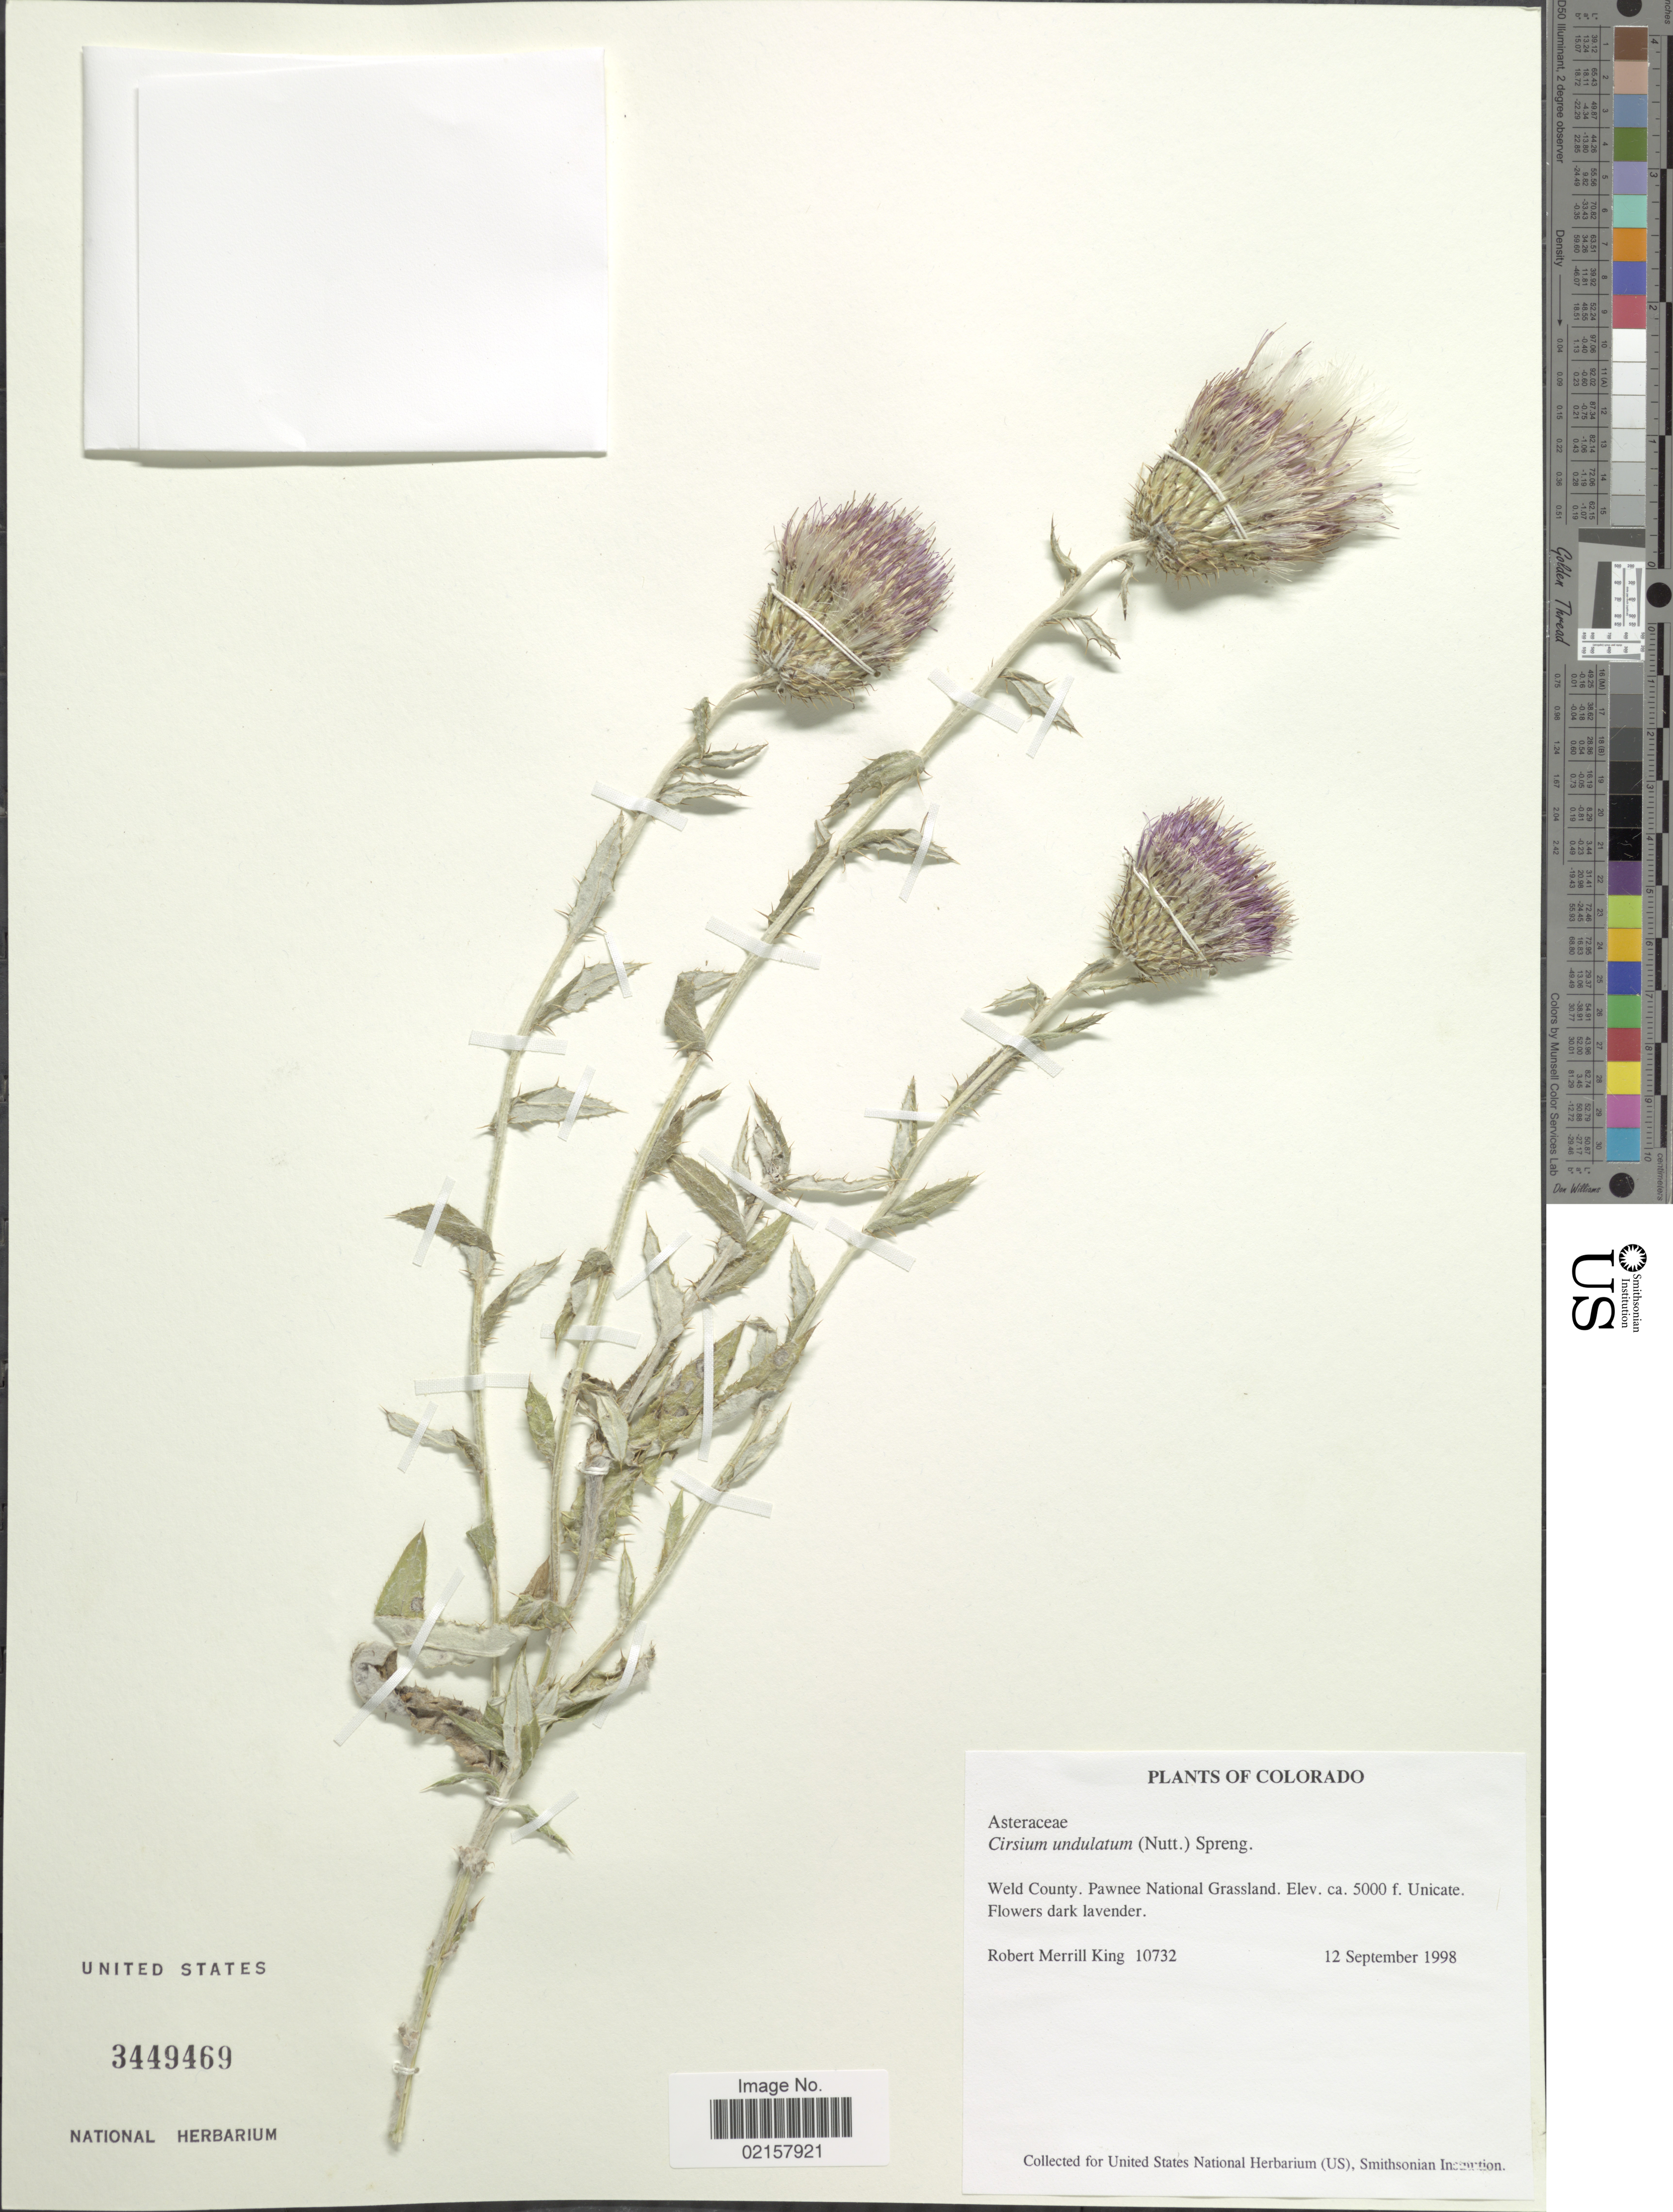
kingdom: Plantae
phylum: Tracheophyta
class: Magnoliopsida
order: Asterales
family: Asteraceae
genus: Cirsium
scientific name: Cirsium undulatum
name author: (Nutt.) Spreng.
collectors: R. M. King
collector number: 10732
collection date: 1998-09-12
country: United States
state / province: Colorado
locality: Weld County: Pawnee National Grassland.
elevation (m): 1524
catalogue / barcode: US 3449469